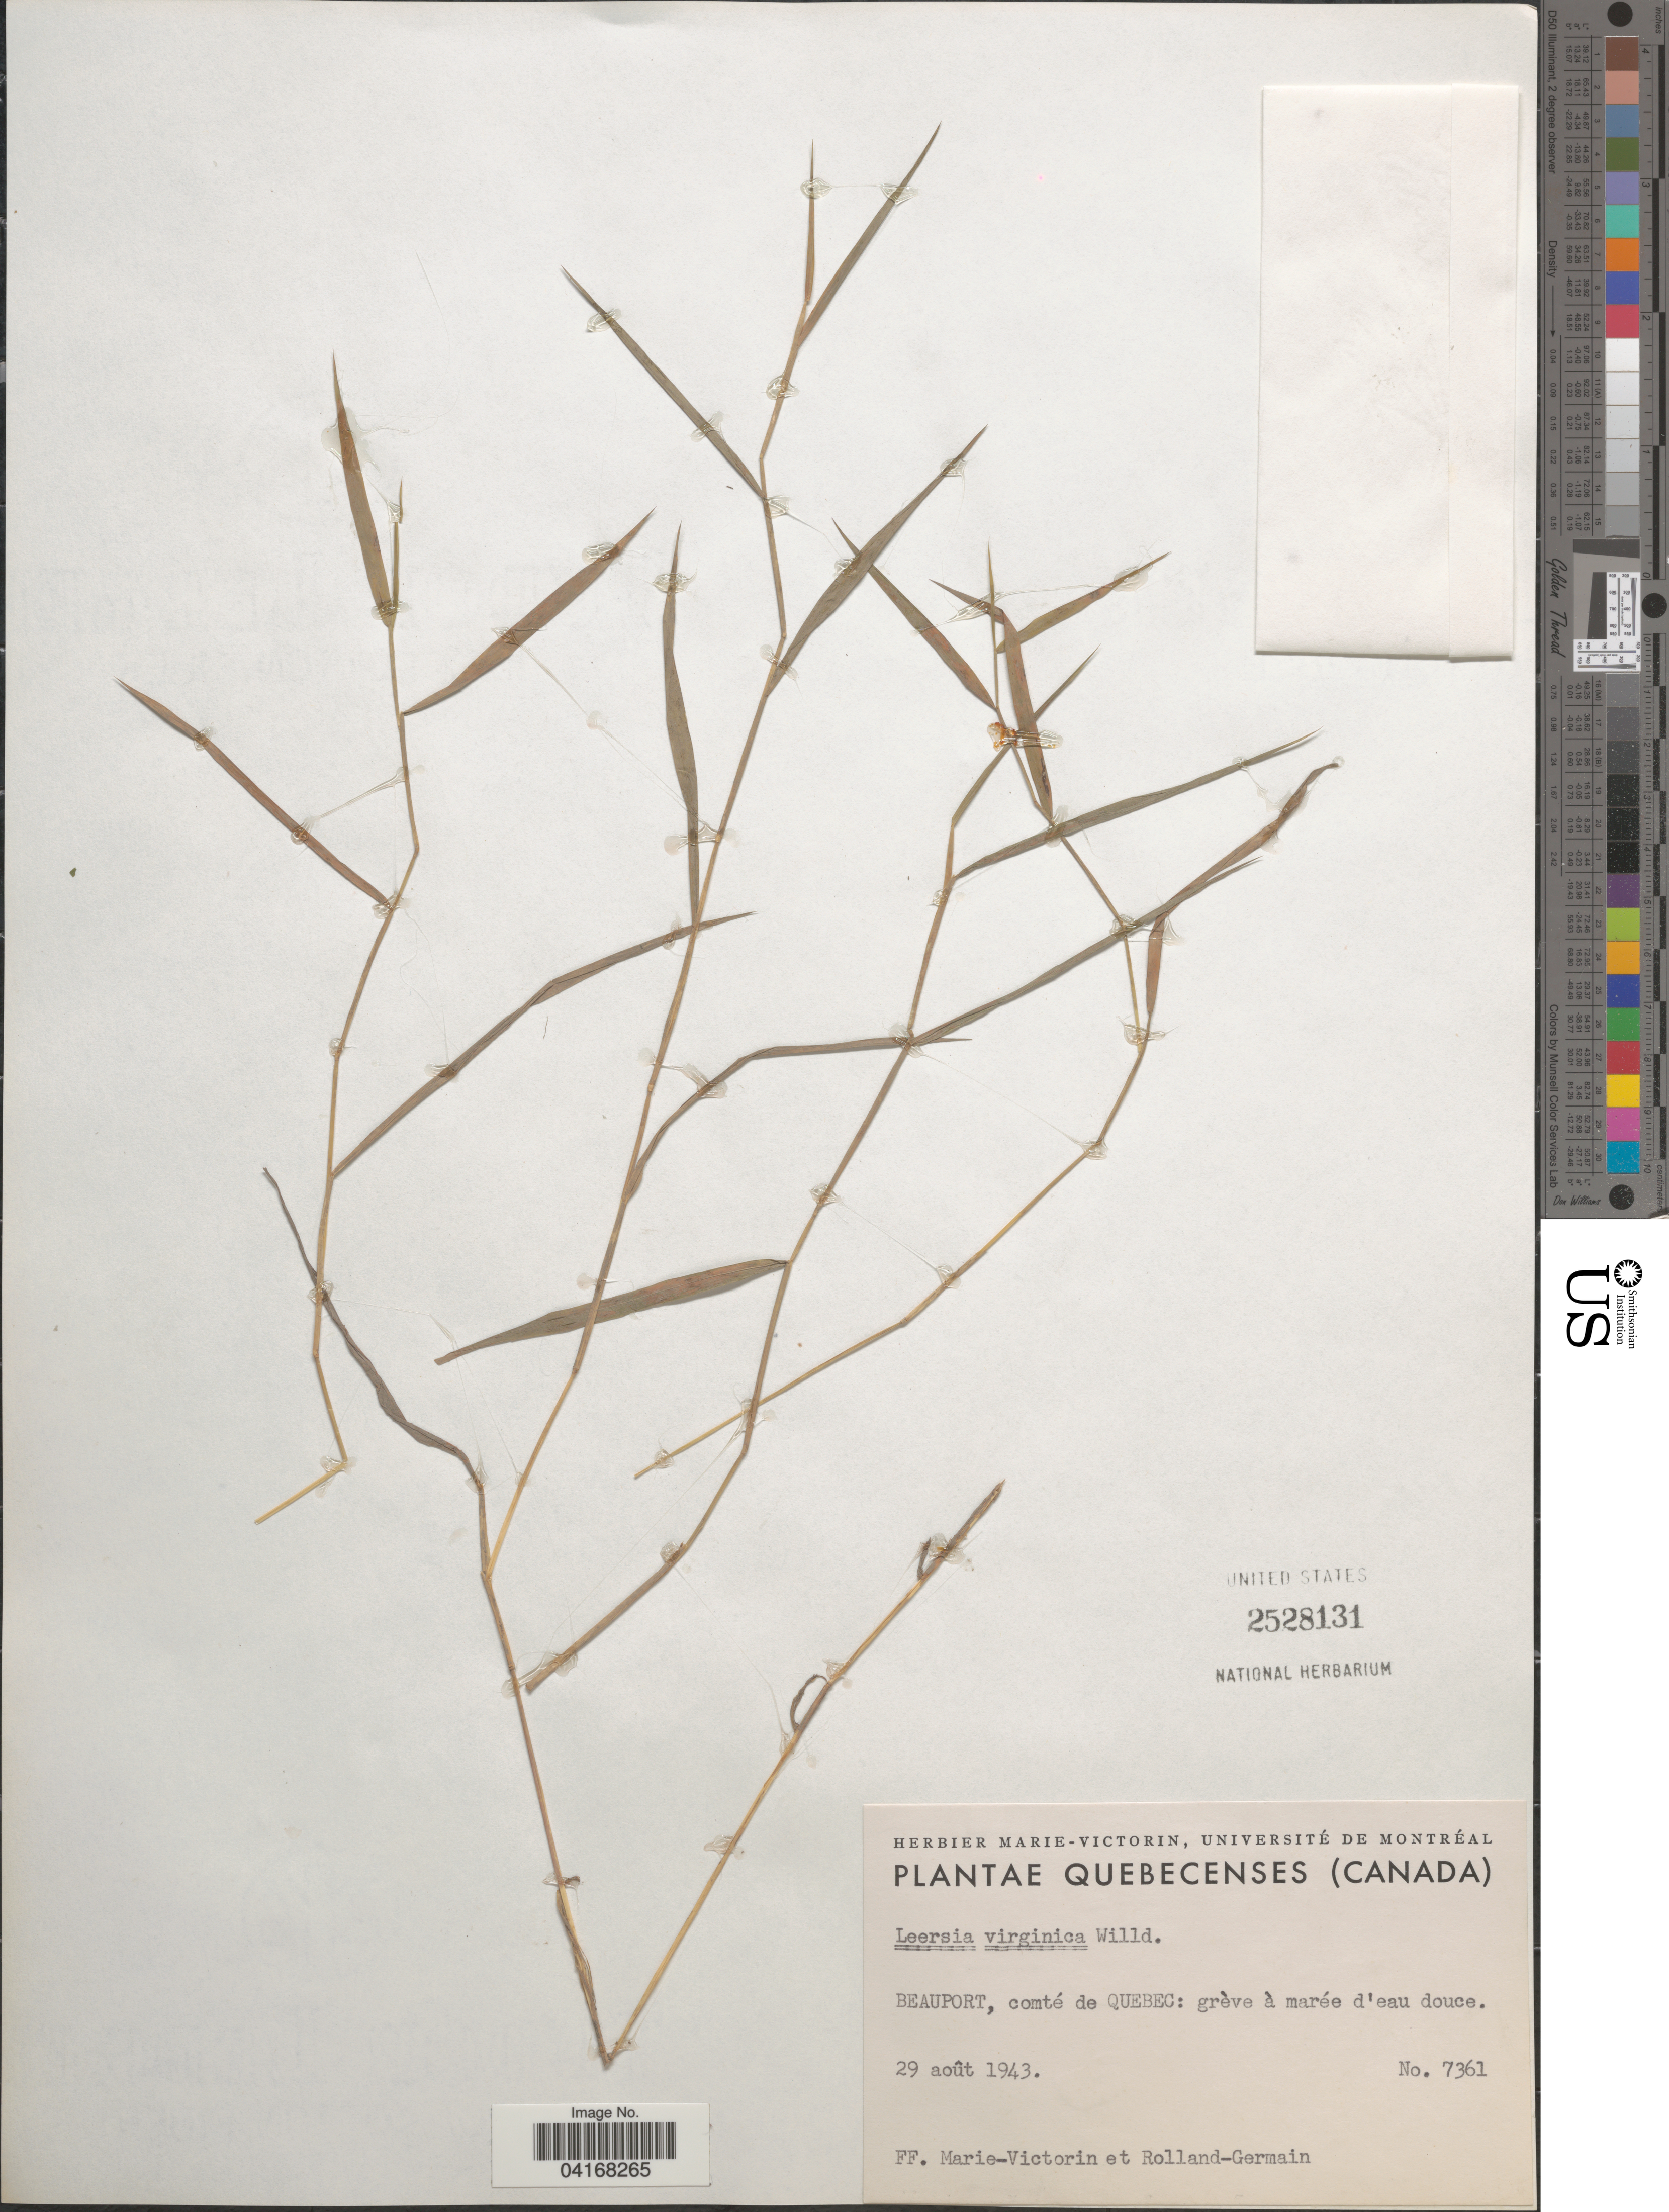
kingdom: Plantae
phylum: Tracheophyta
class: Liliopsida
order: Poales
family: Poaceae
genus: Leersia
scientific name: Leersia virginica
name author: Willd.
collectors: F. Marie-Victorin & Rolland-Germain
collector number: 7361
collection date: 1943-08-29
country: Canada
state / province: Quebec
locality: Beauport, comté de Quebec: grève à marée d'eau douce.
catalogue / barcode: US 2528131